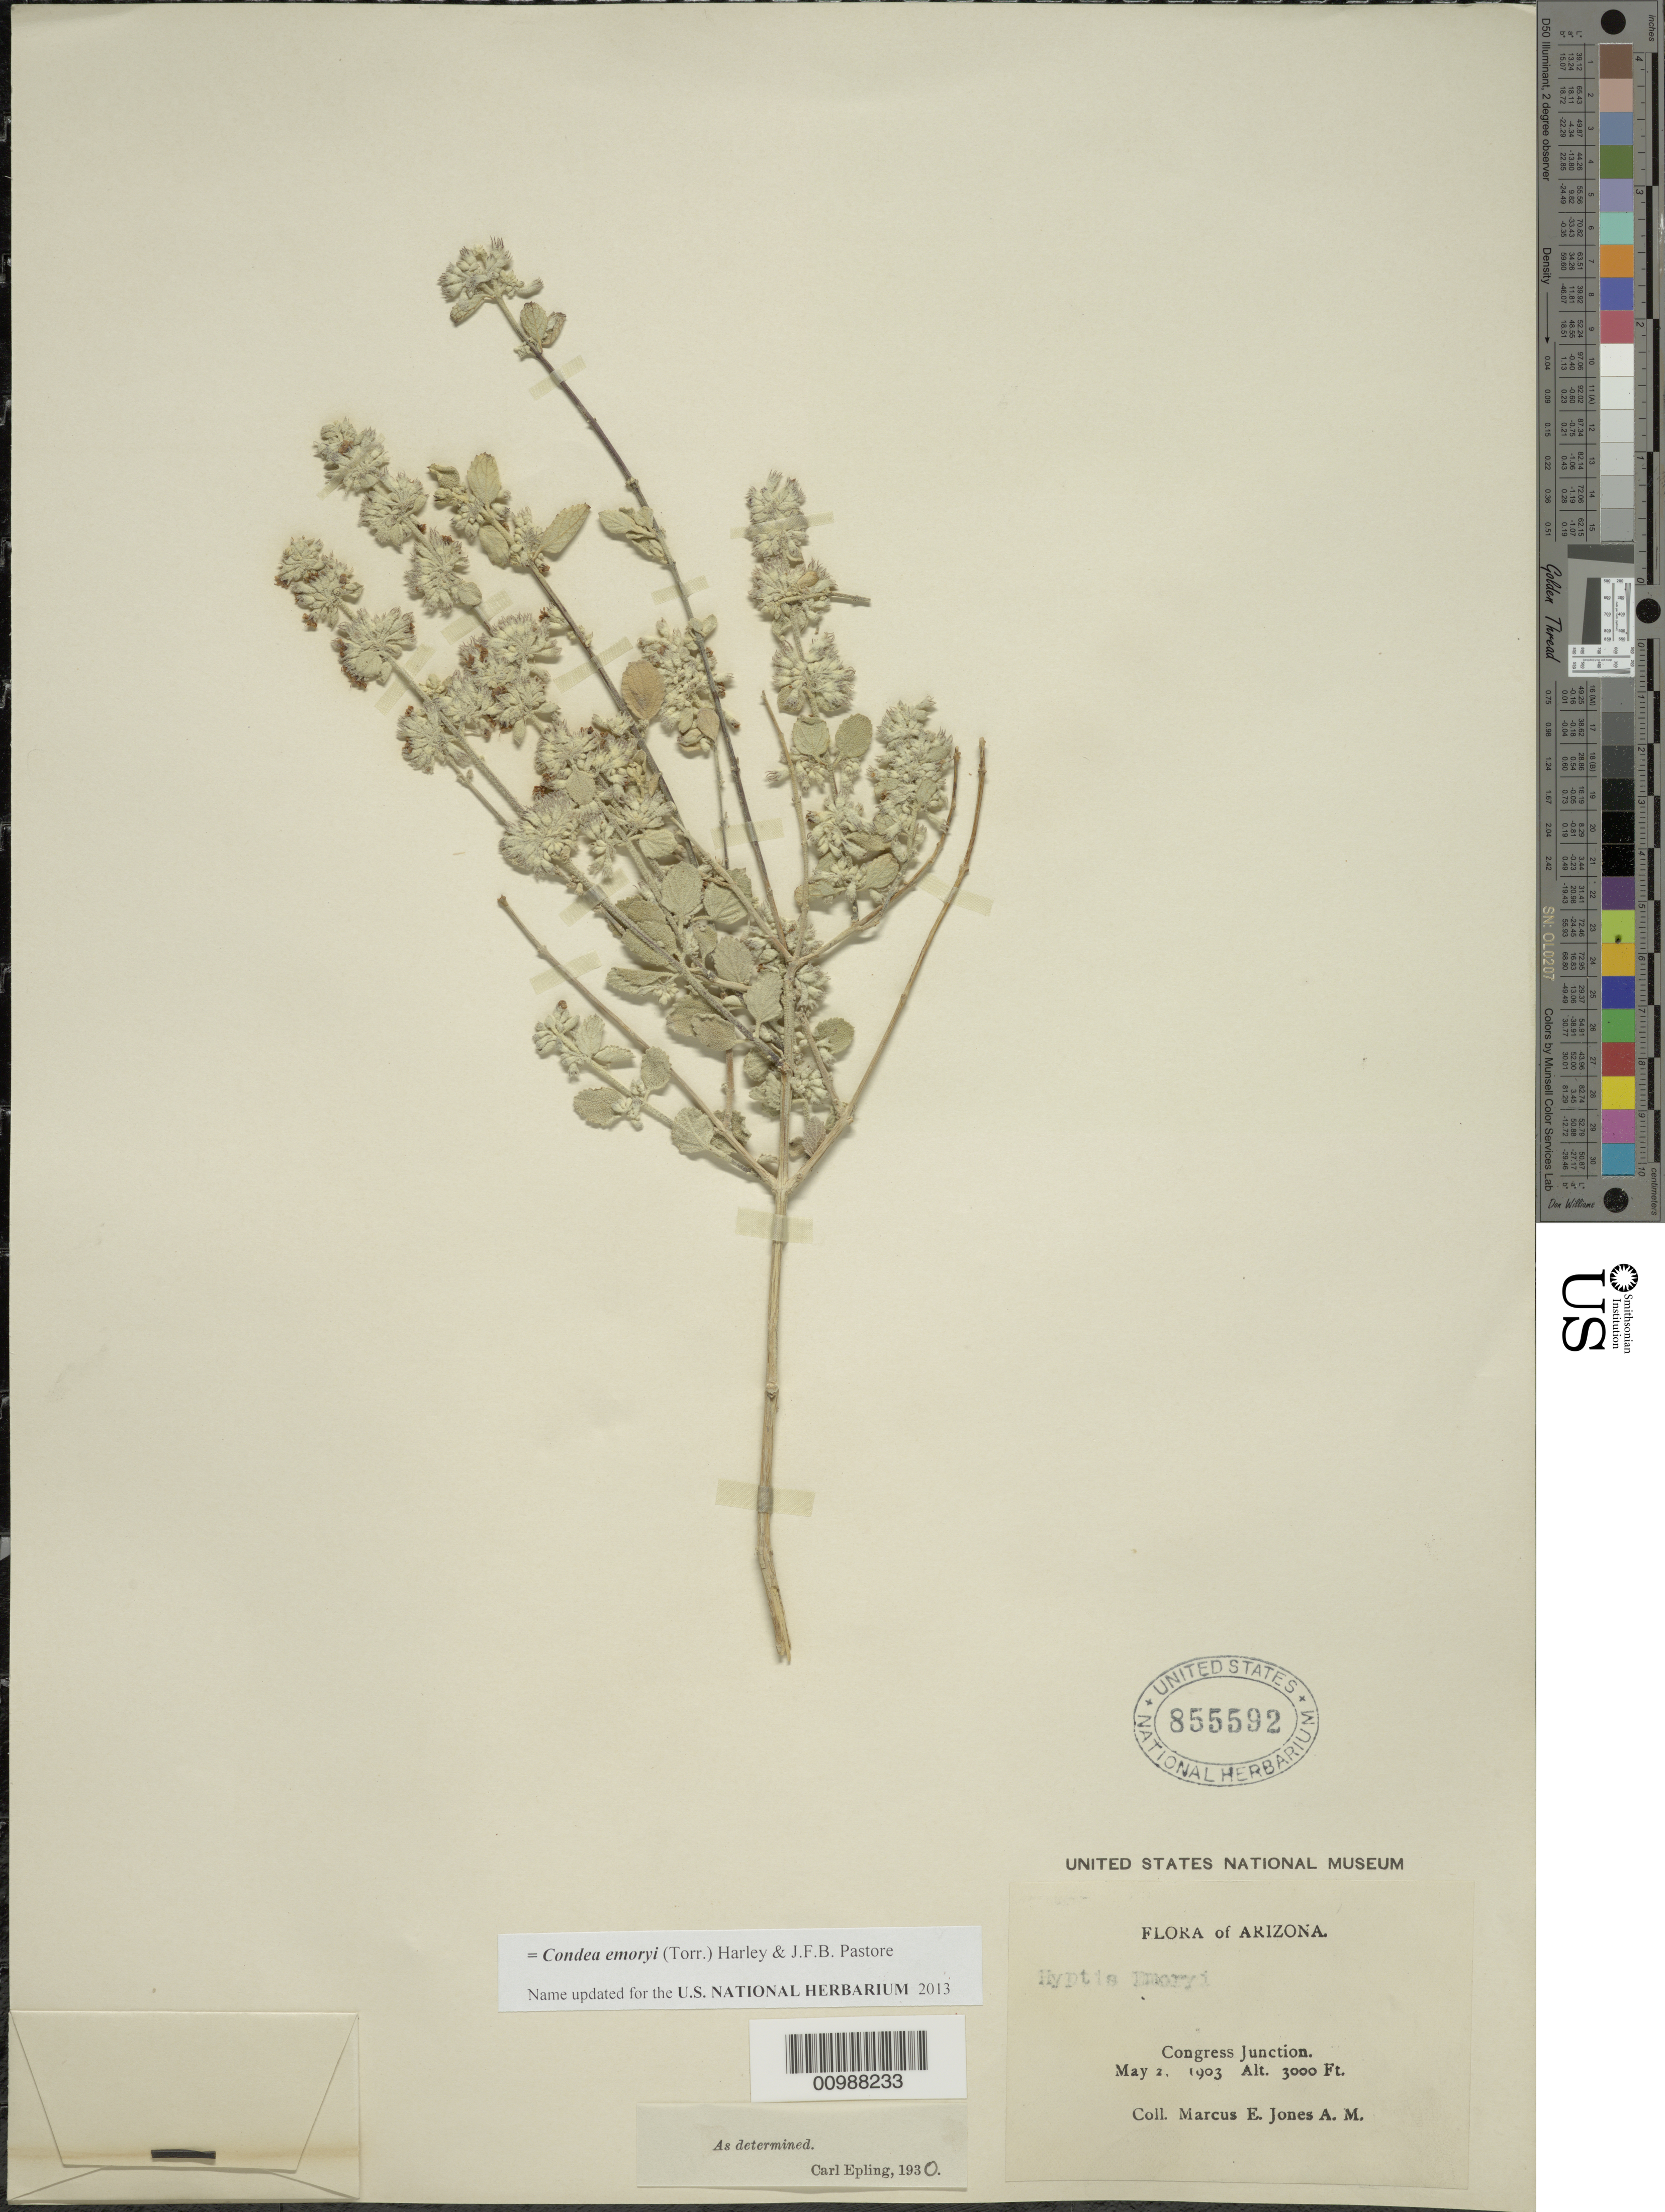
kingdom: Plantae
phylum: Tracheophyta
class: Magnoliopsida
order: Lamiales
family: Lamiaceae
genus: Condea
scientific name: Condea emoryi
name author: (Torr.) Harley & J.F.B. Pastore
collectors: M. E. Jones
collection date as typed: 02 May 1903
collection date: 1903-05-02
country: United States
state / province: Arizona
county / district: Yavapai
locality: Congress Junction.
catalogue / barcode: US 855592